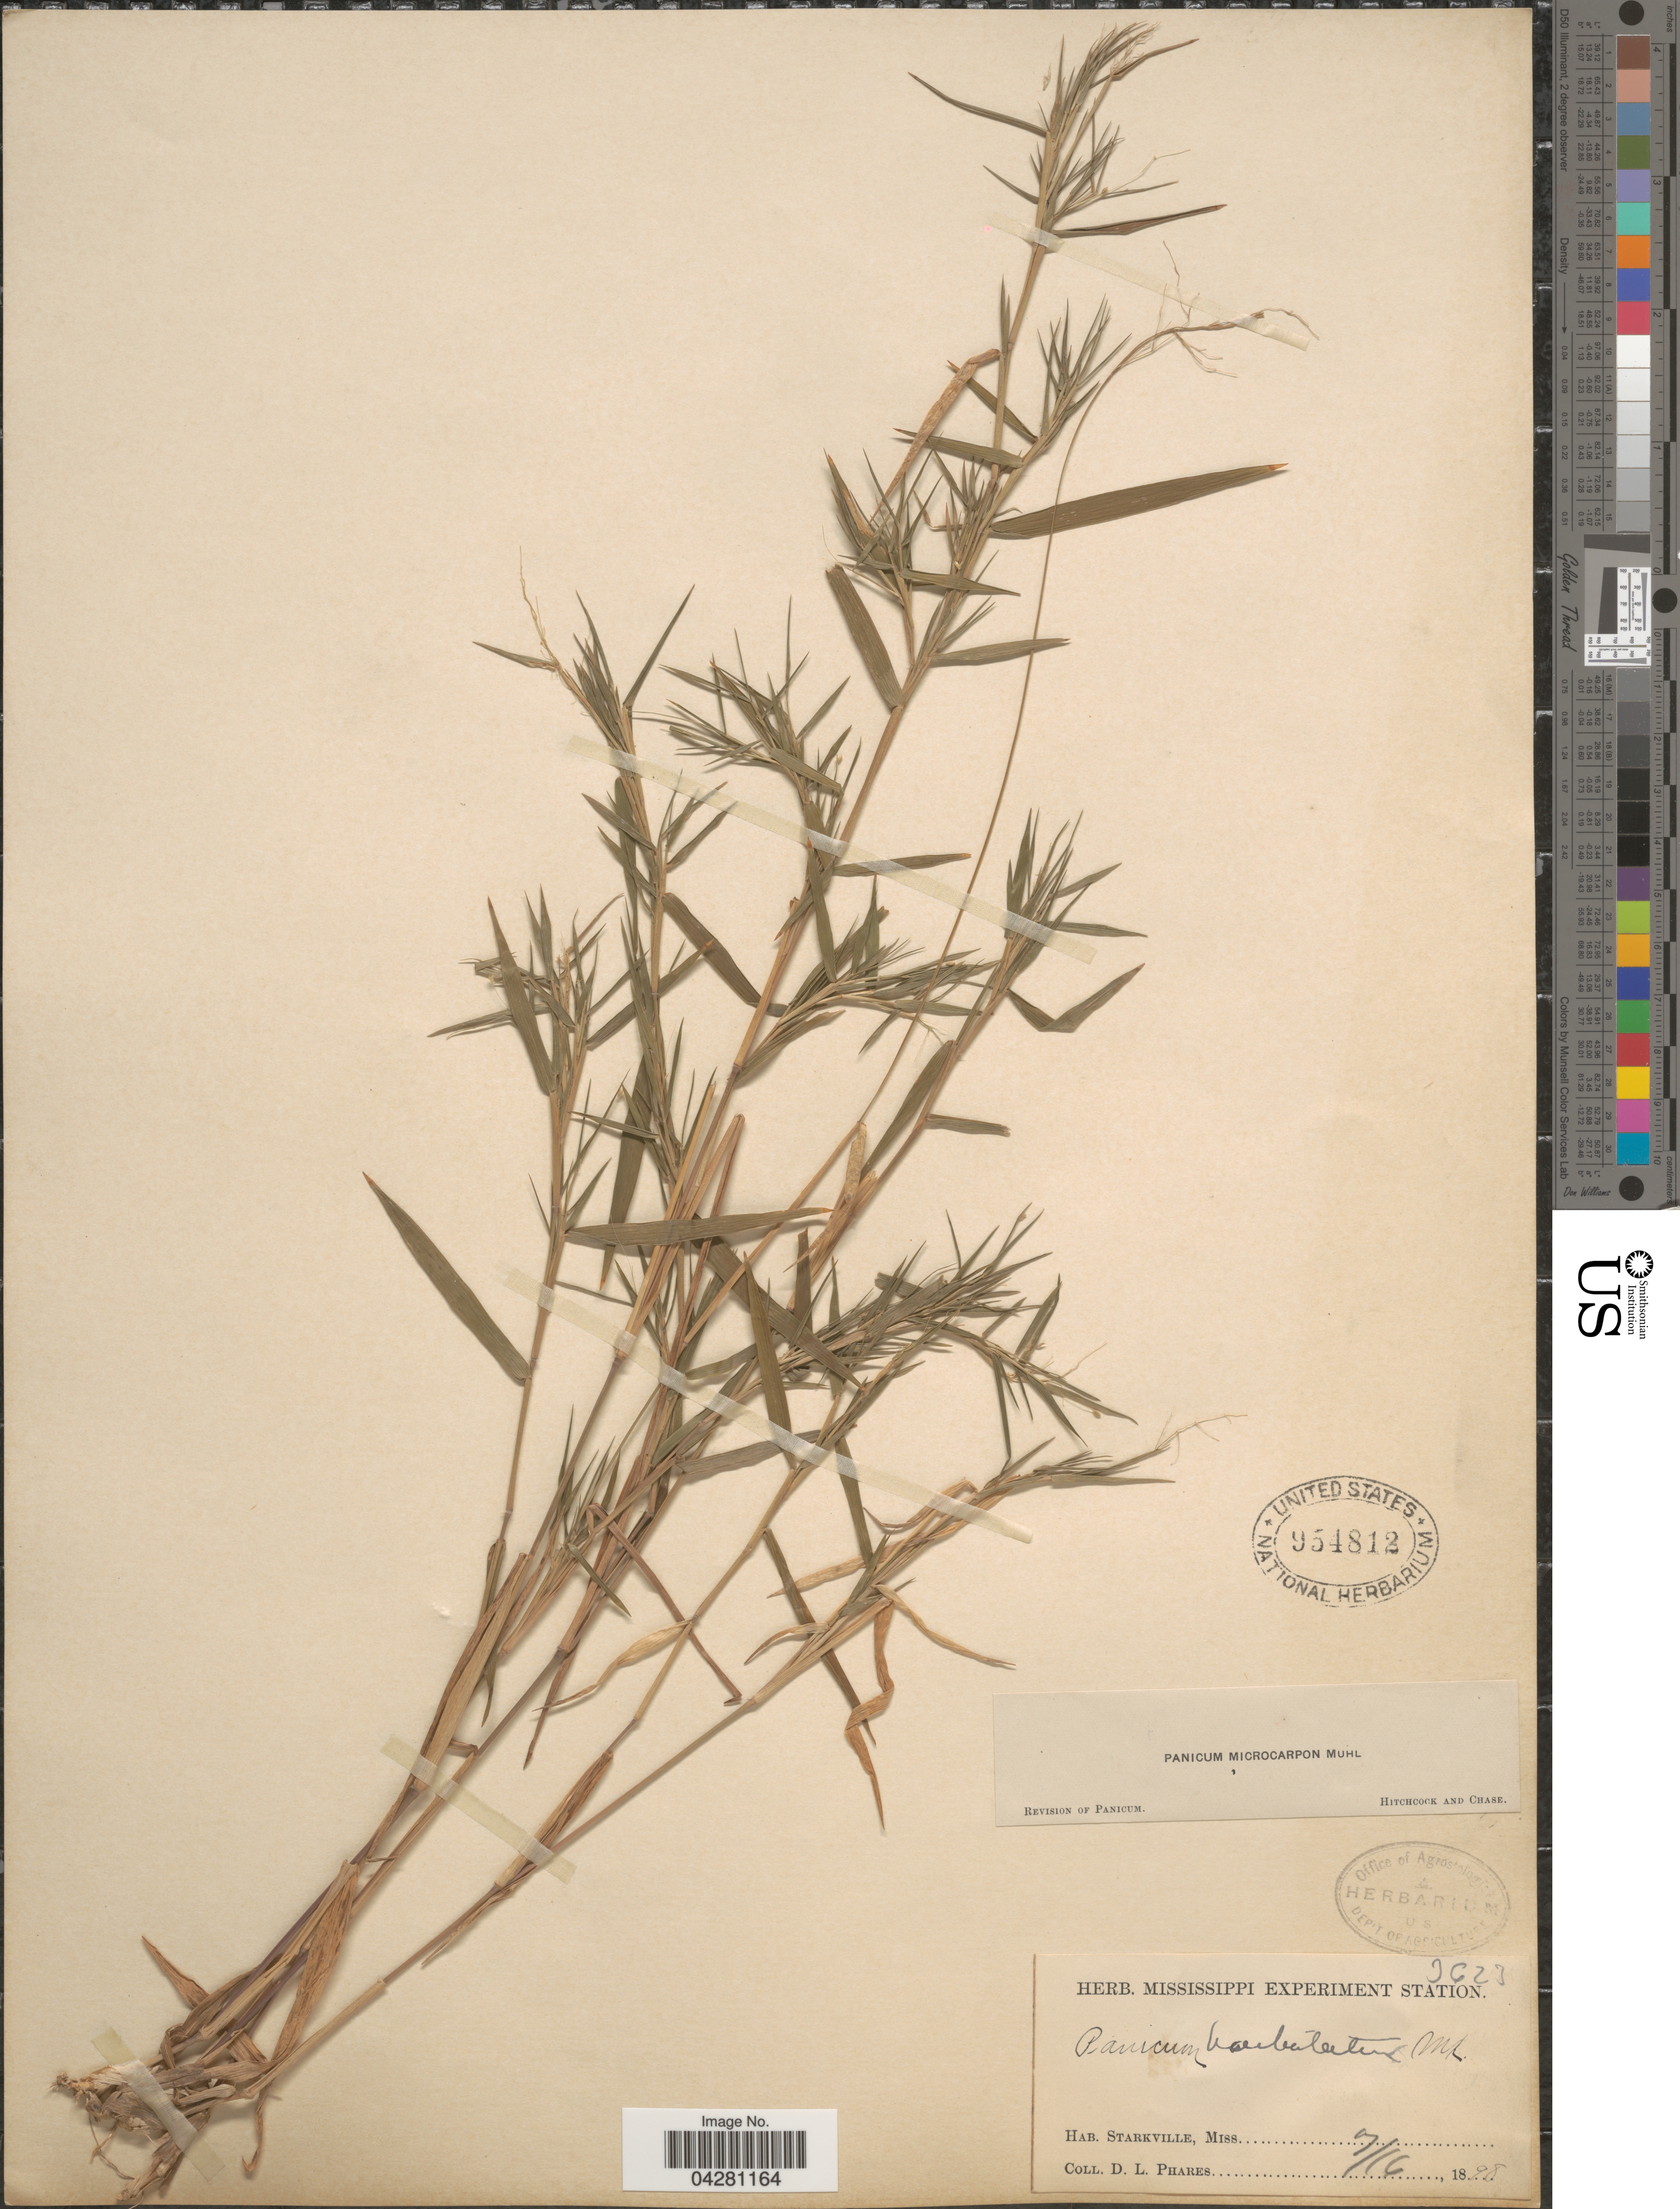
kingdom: Plantae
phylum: Tracheophyta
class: Liliopsida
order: Poales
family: Poaceae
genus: Dichanthelium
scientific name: Dichanthelium dichotomum var. dichotomum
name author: (L.) Gould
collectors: D. Phares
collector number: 3623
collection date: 1898-07-16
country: United States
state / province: Mississippi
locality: Starkville.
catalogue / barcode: US 954812